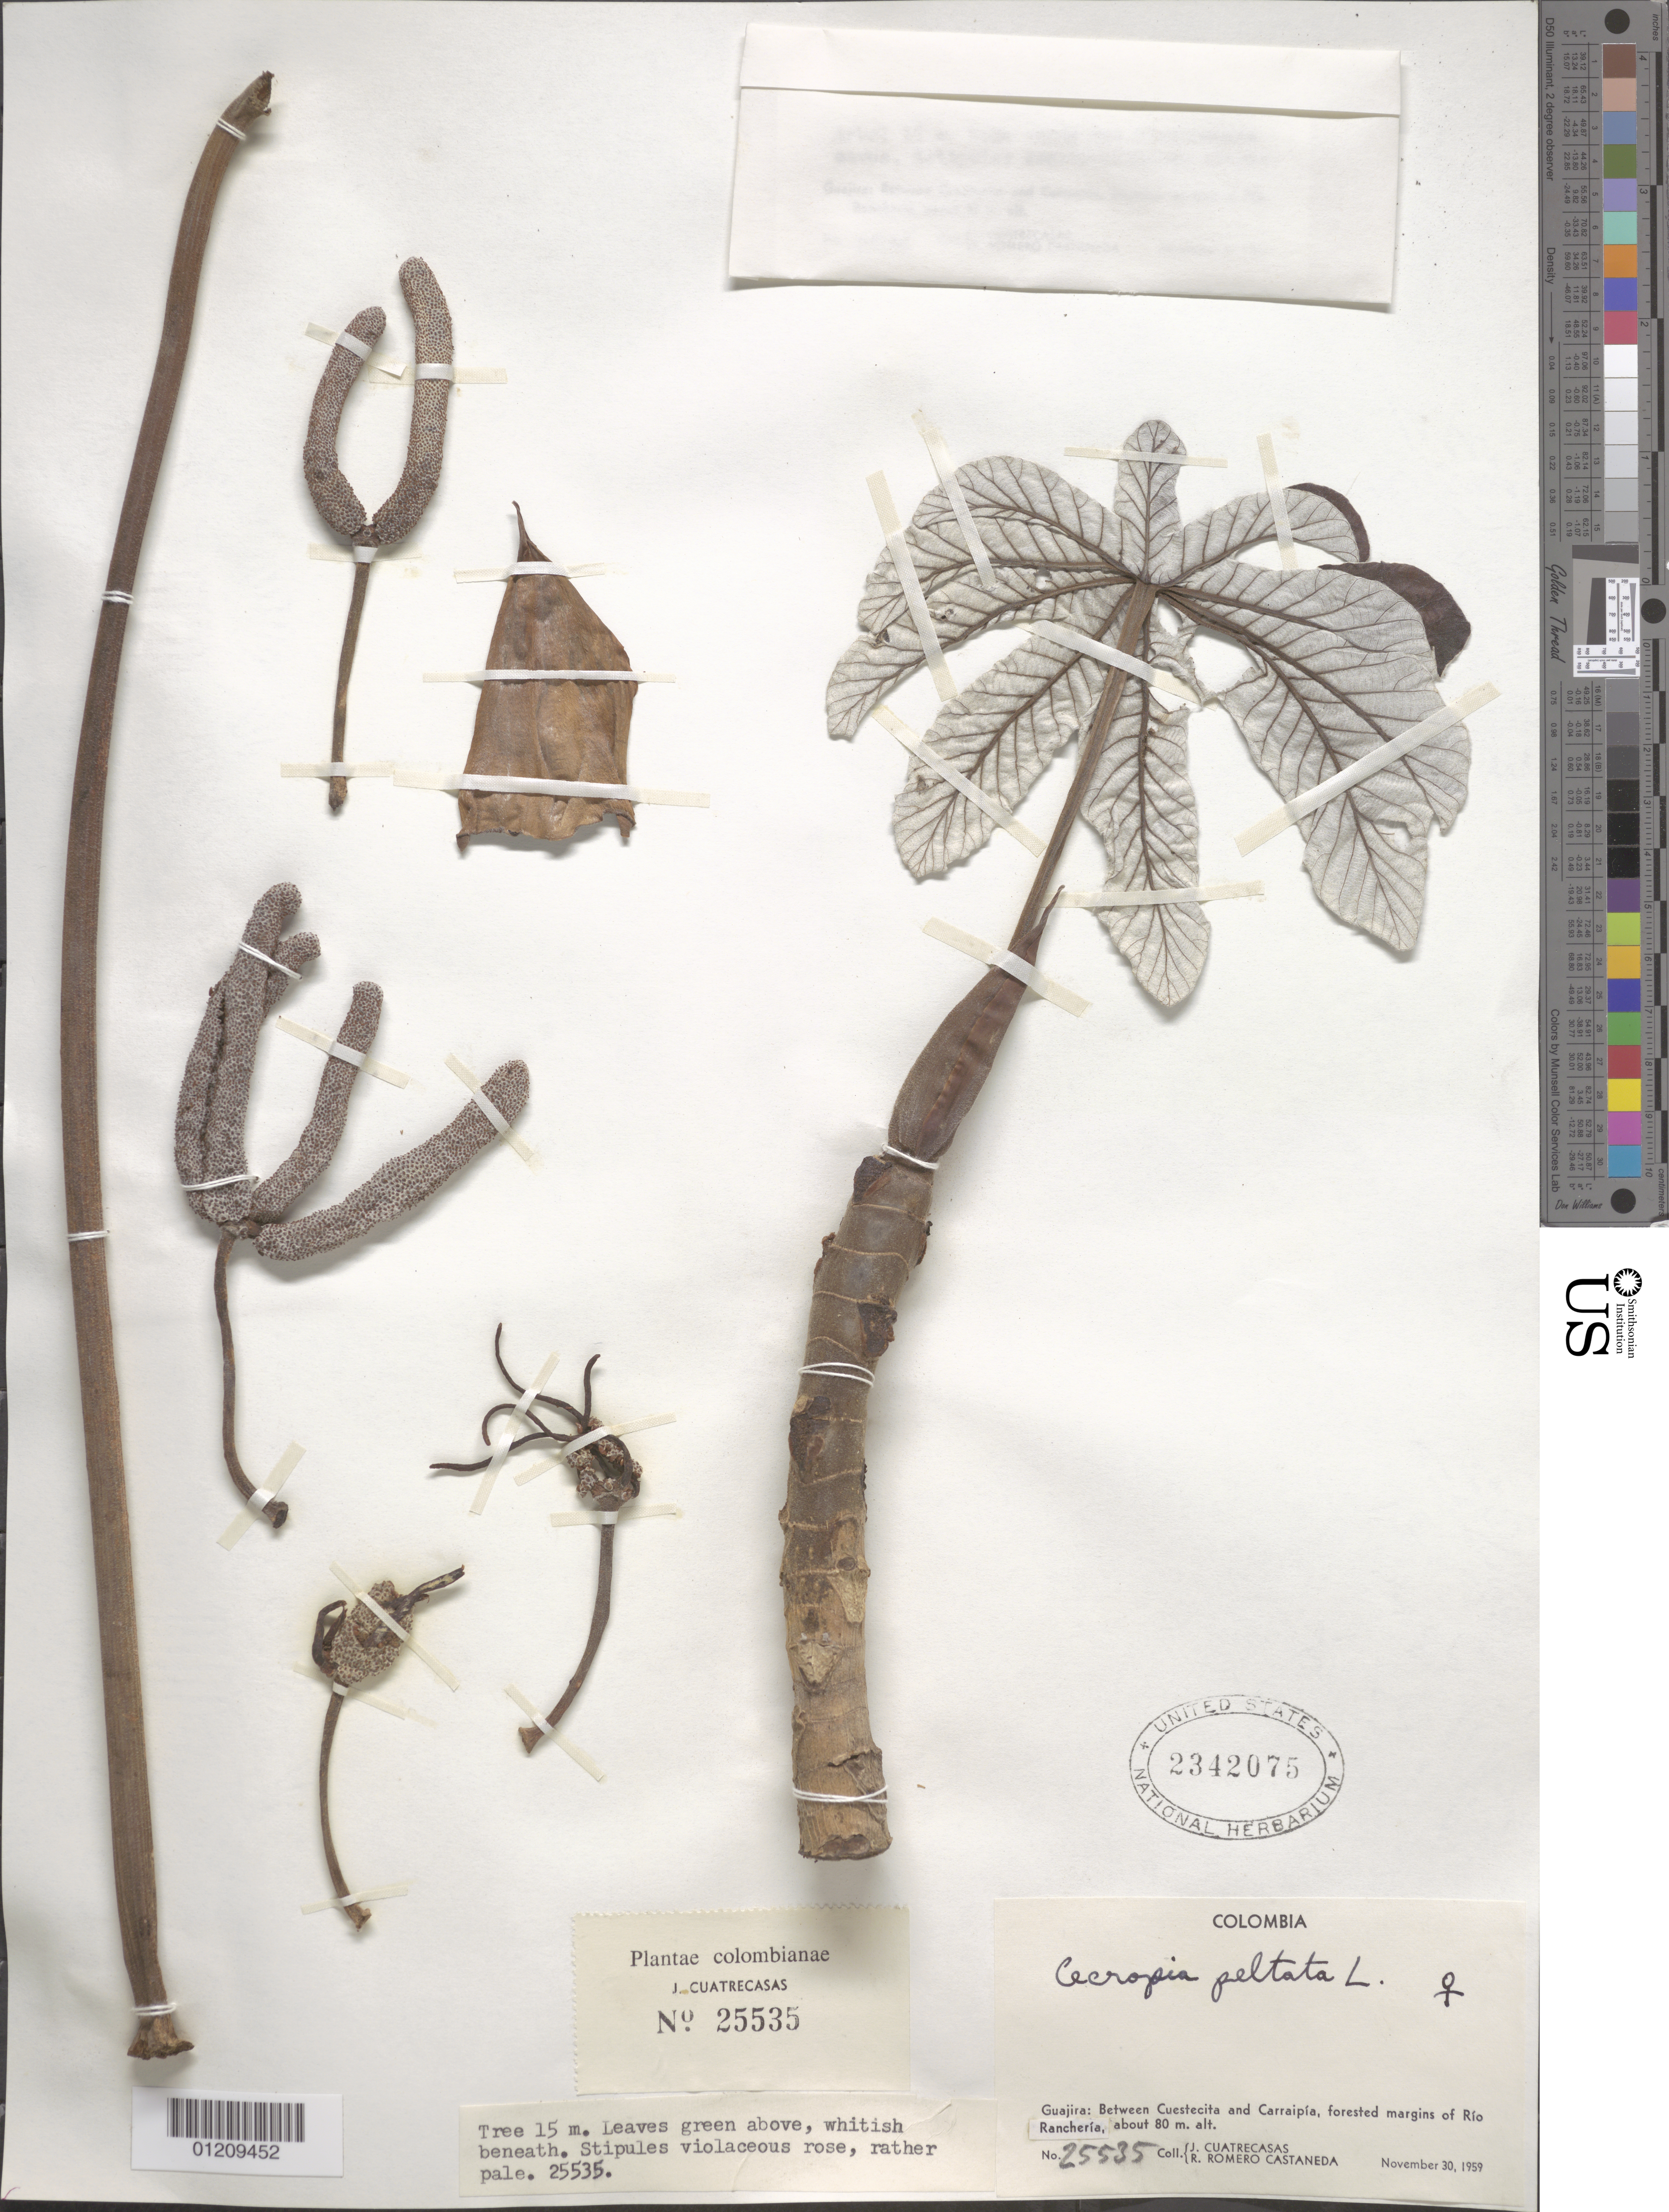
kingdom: Plantae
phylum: Tracheophyta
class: Magnoliopsida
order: Rosales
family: Urticaceae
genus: Cecropia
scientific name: Cecropia peltata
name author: L.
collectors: J. Cuatrecasas & R. Romero Castañeda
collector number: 25535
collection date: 1959-11-30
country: Colombia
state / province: La Guajira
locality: Guajira: Between Cuesticita and Carraipía, forested margins of Rio Rancheria.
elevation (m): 80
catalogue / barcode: US 2342075